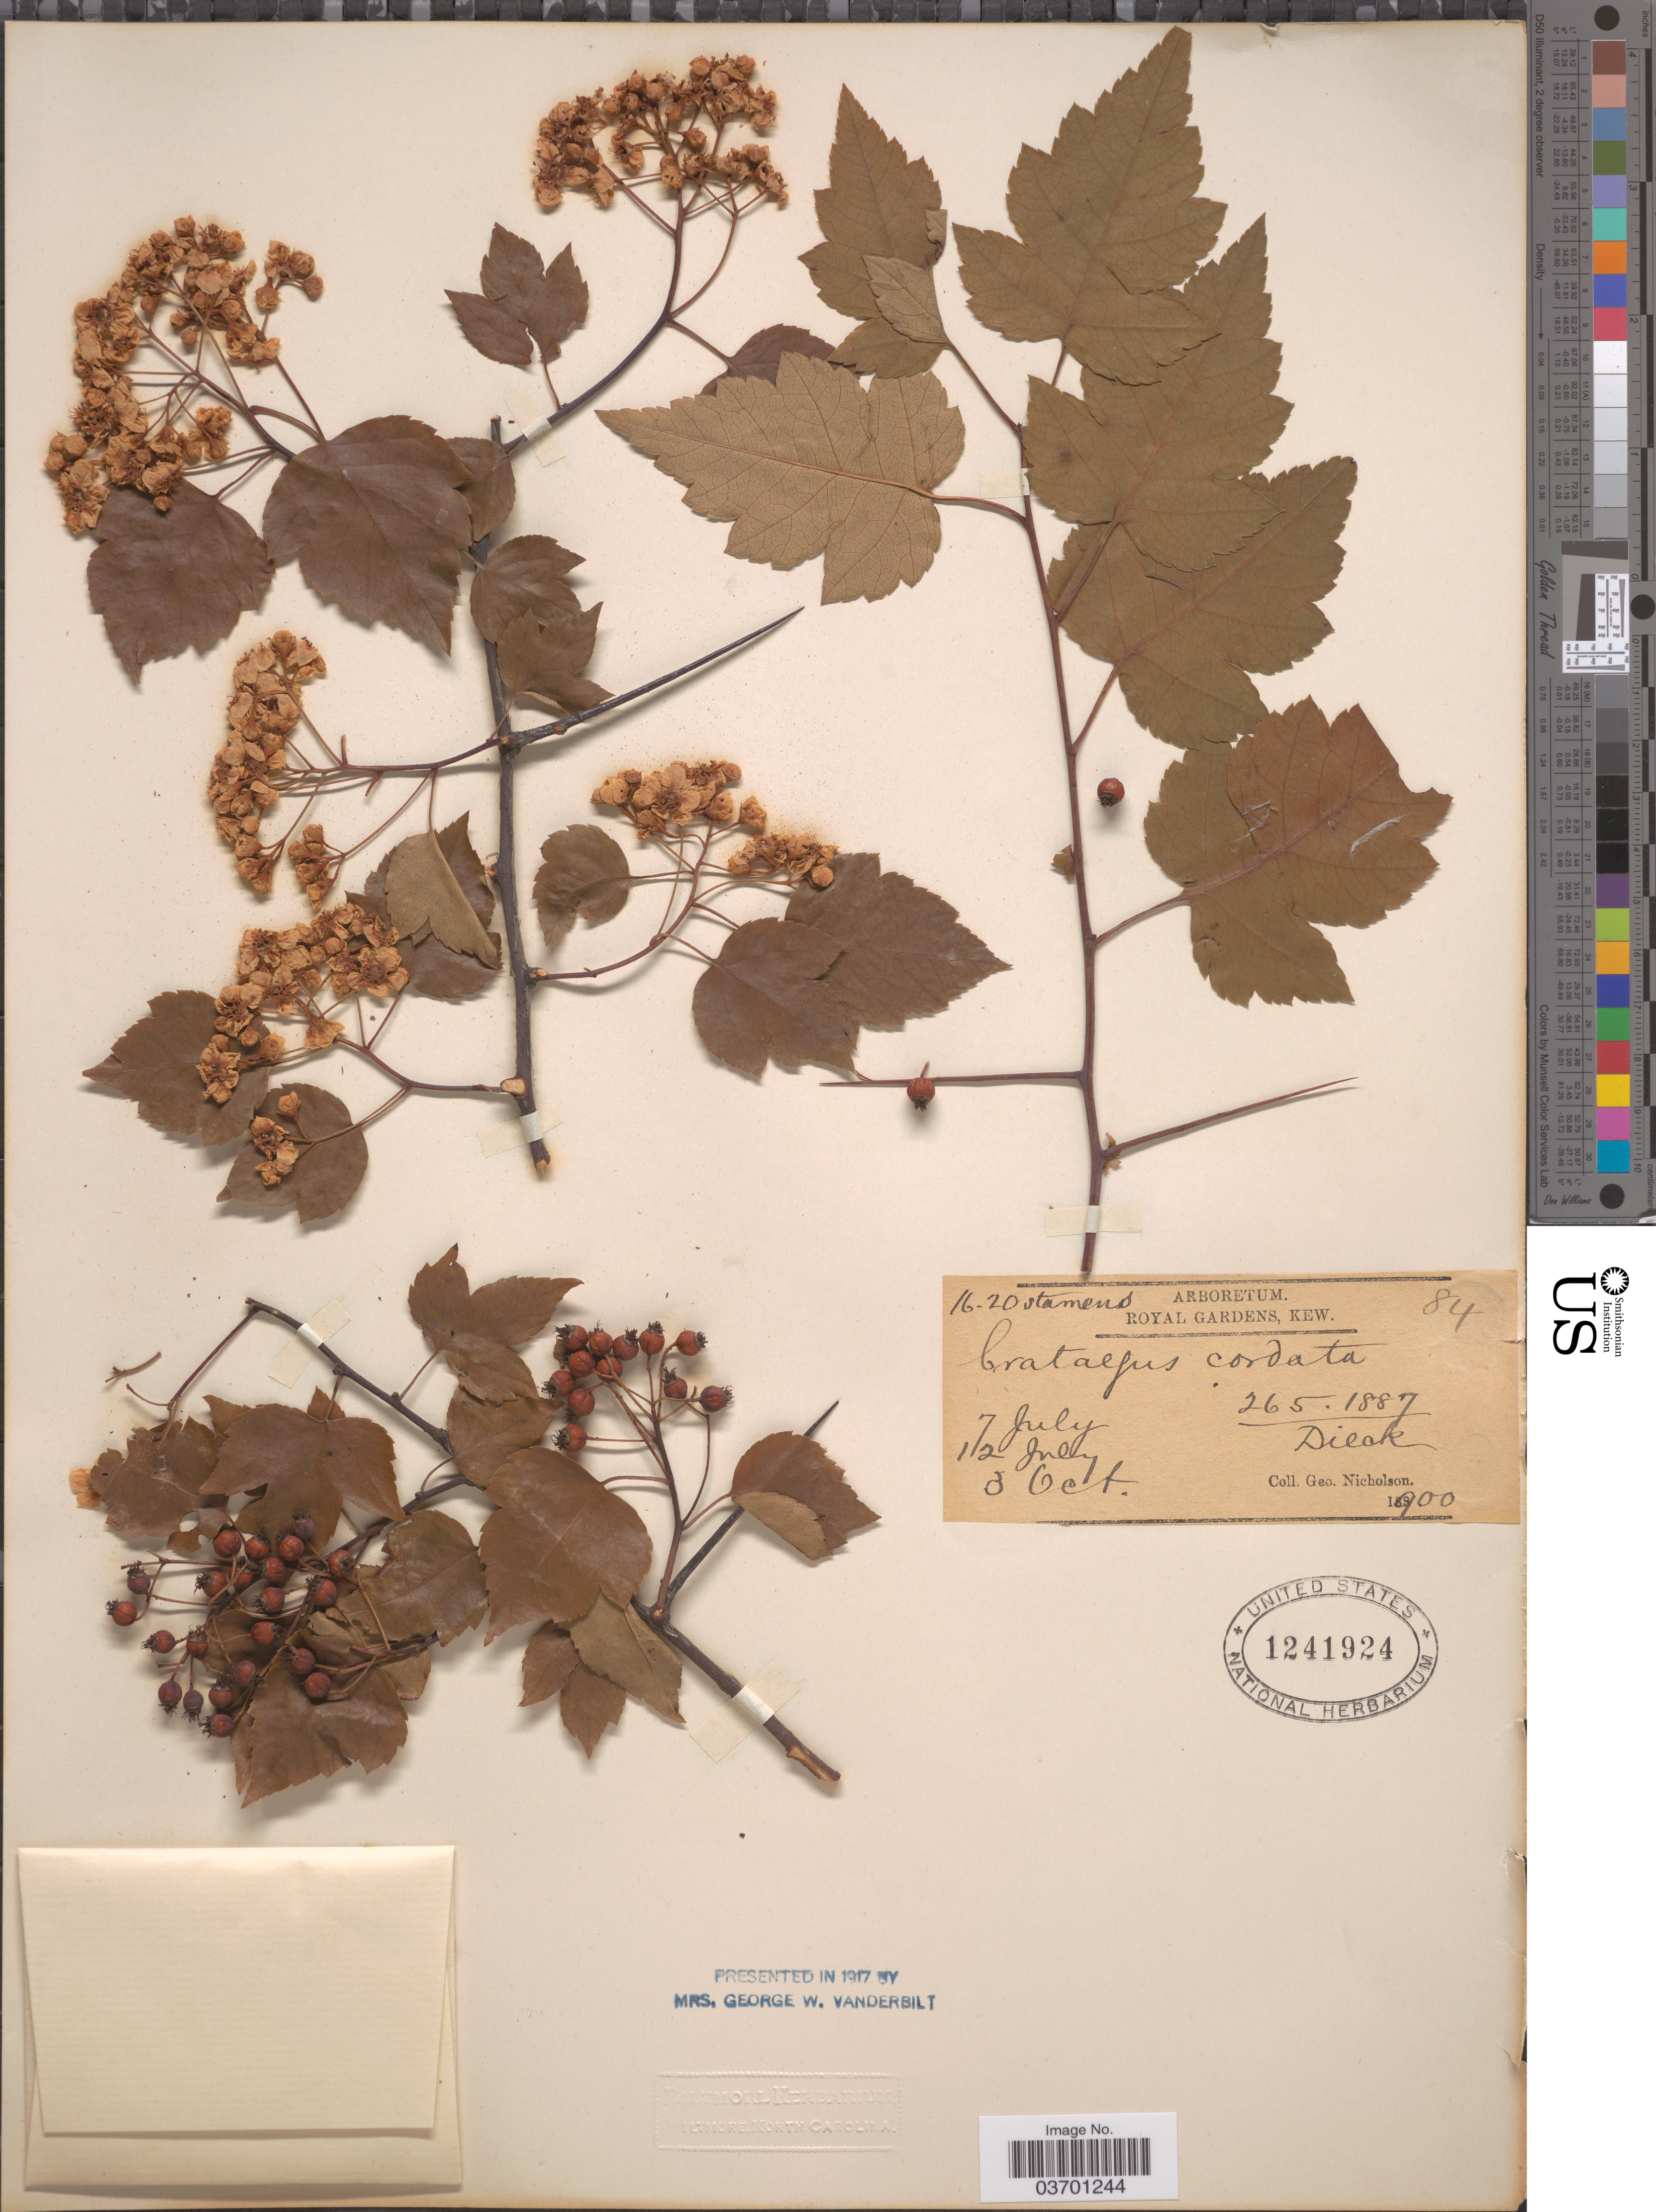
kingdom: Plantae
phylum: Tracheophyta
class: Magnoliopsida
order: Rosales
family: Rosaceae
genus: Crataegus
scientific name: Crataegus phaenopyrum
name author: (L. f.) Medik.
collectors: G. Nicholson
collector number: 2651887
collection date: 1900-07-07/1900-10-03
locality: Dilak [interpreted] [unsure placement]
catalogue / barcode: US 1241924